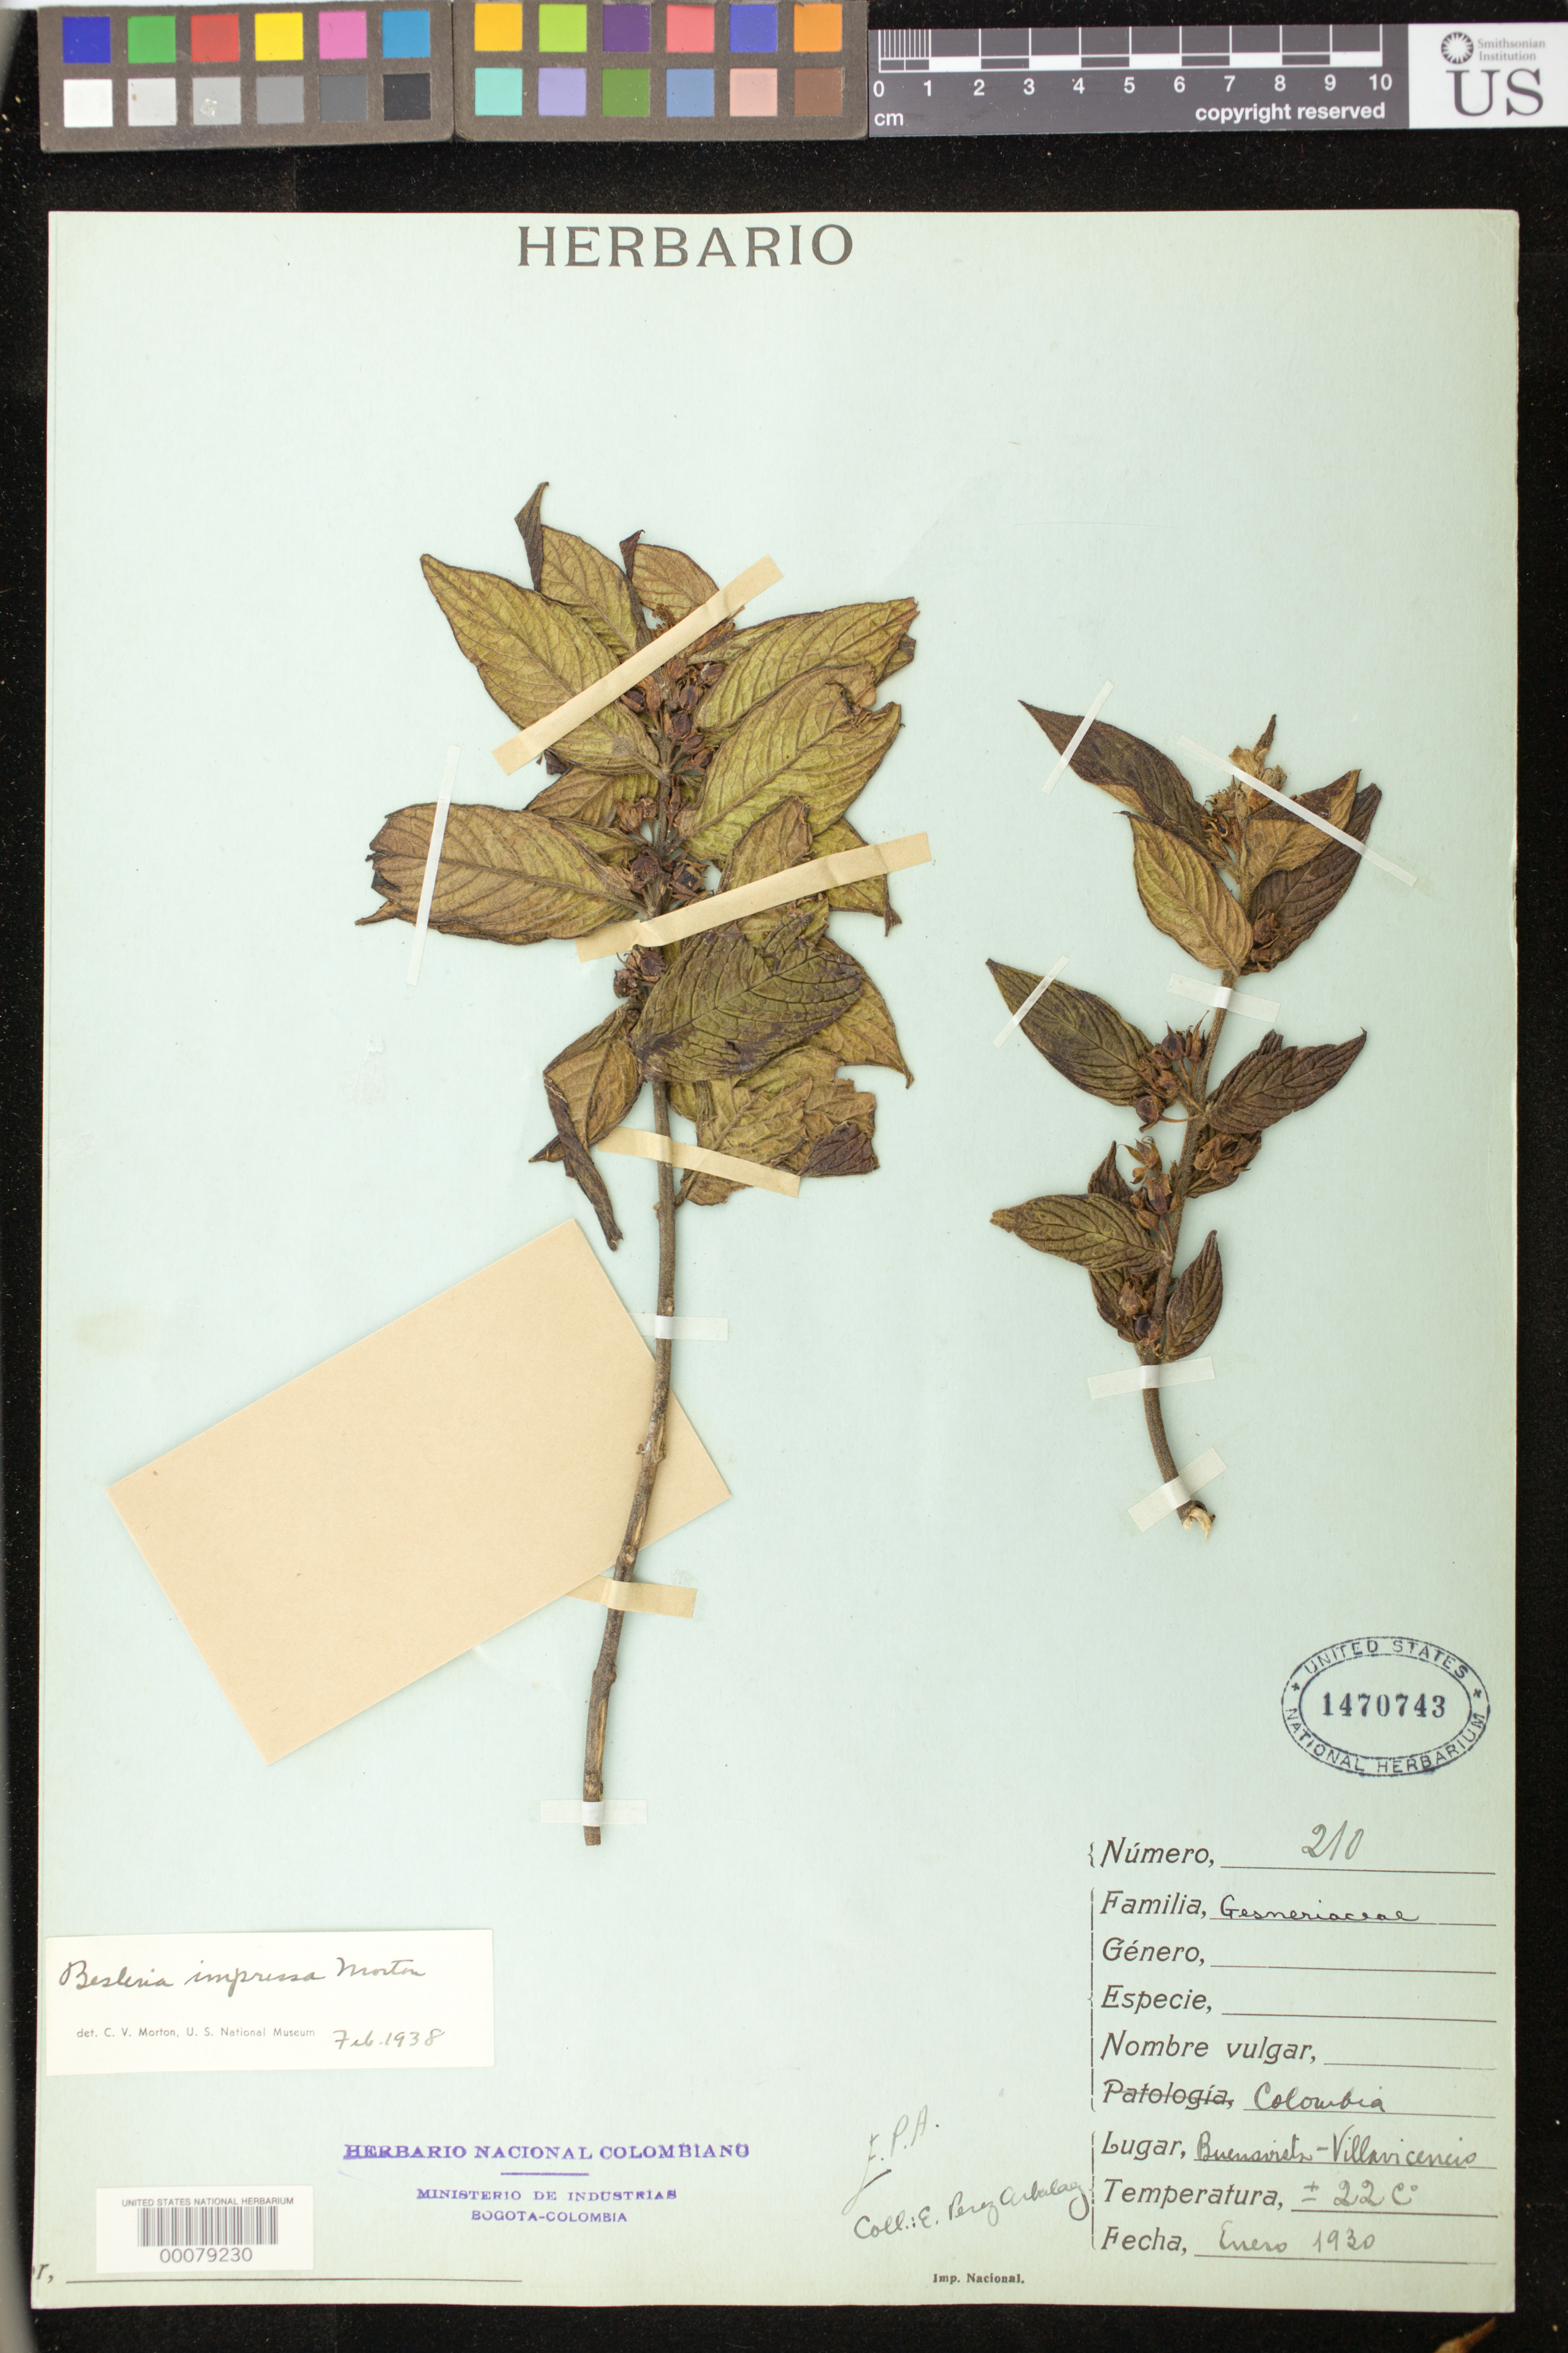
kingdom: Plantae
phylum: Tracheophyta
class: Magnoliopsida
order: Lamiales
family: Gesneriaceae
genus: Besleria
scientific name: Besleria impressa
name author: C.V. Morton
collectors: E. Pérez Arbeláez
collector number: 210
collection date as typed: Jan 1930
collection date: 1930-01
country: Colombia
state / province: Meta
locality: Buenavista - Villavicencio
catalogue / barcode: US 1470743